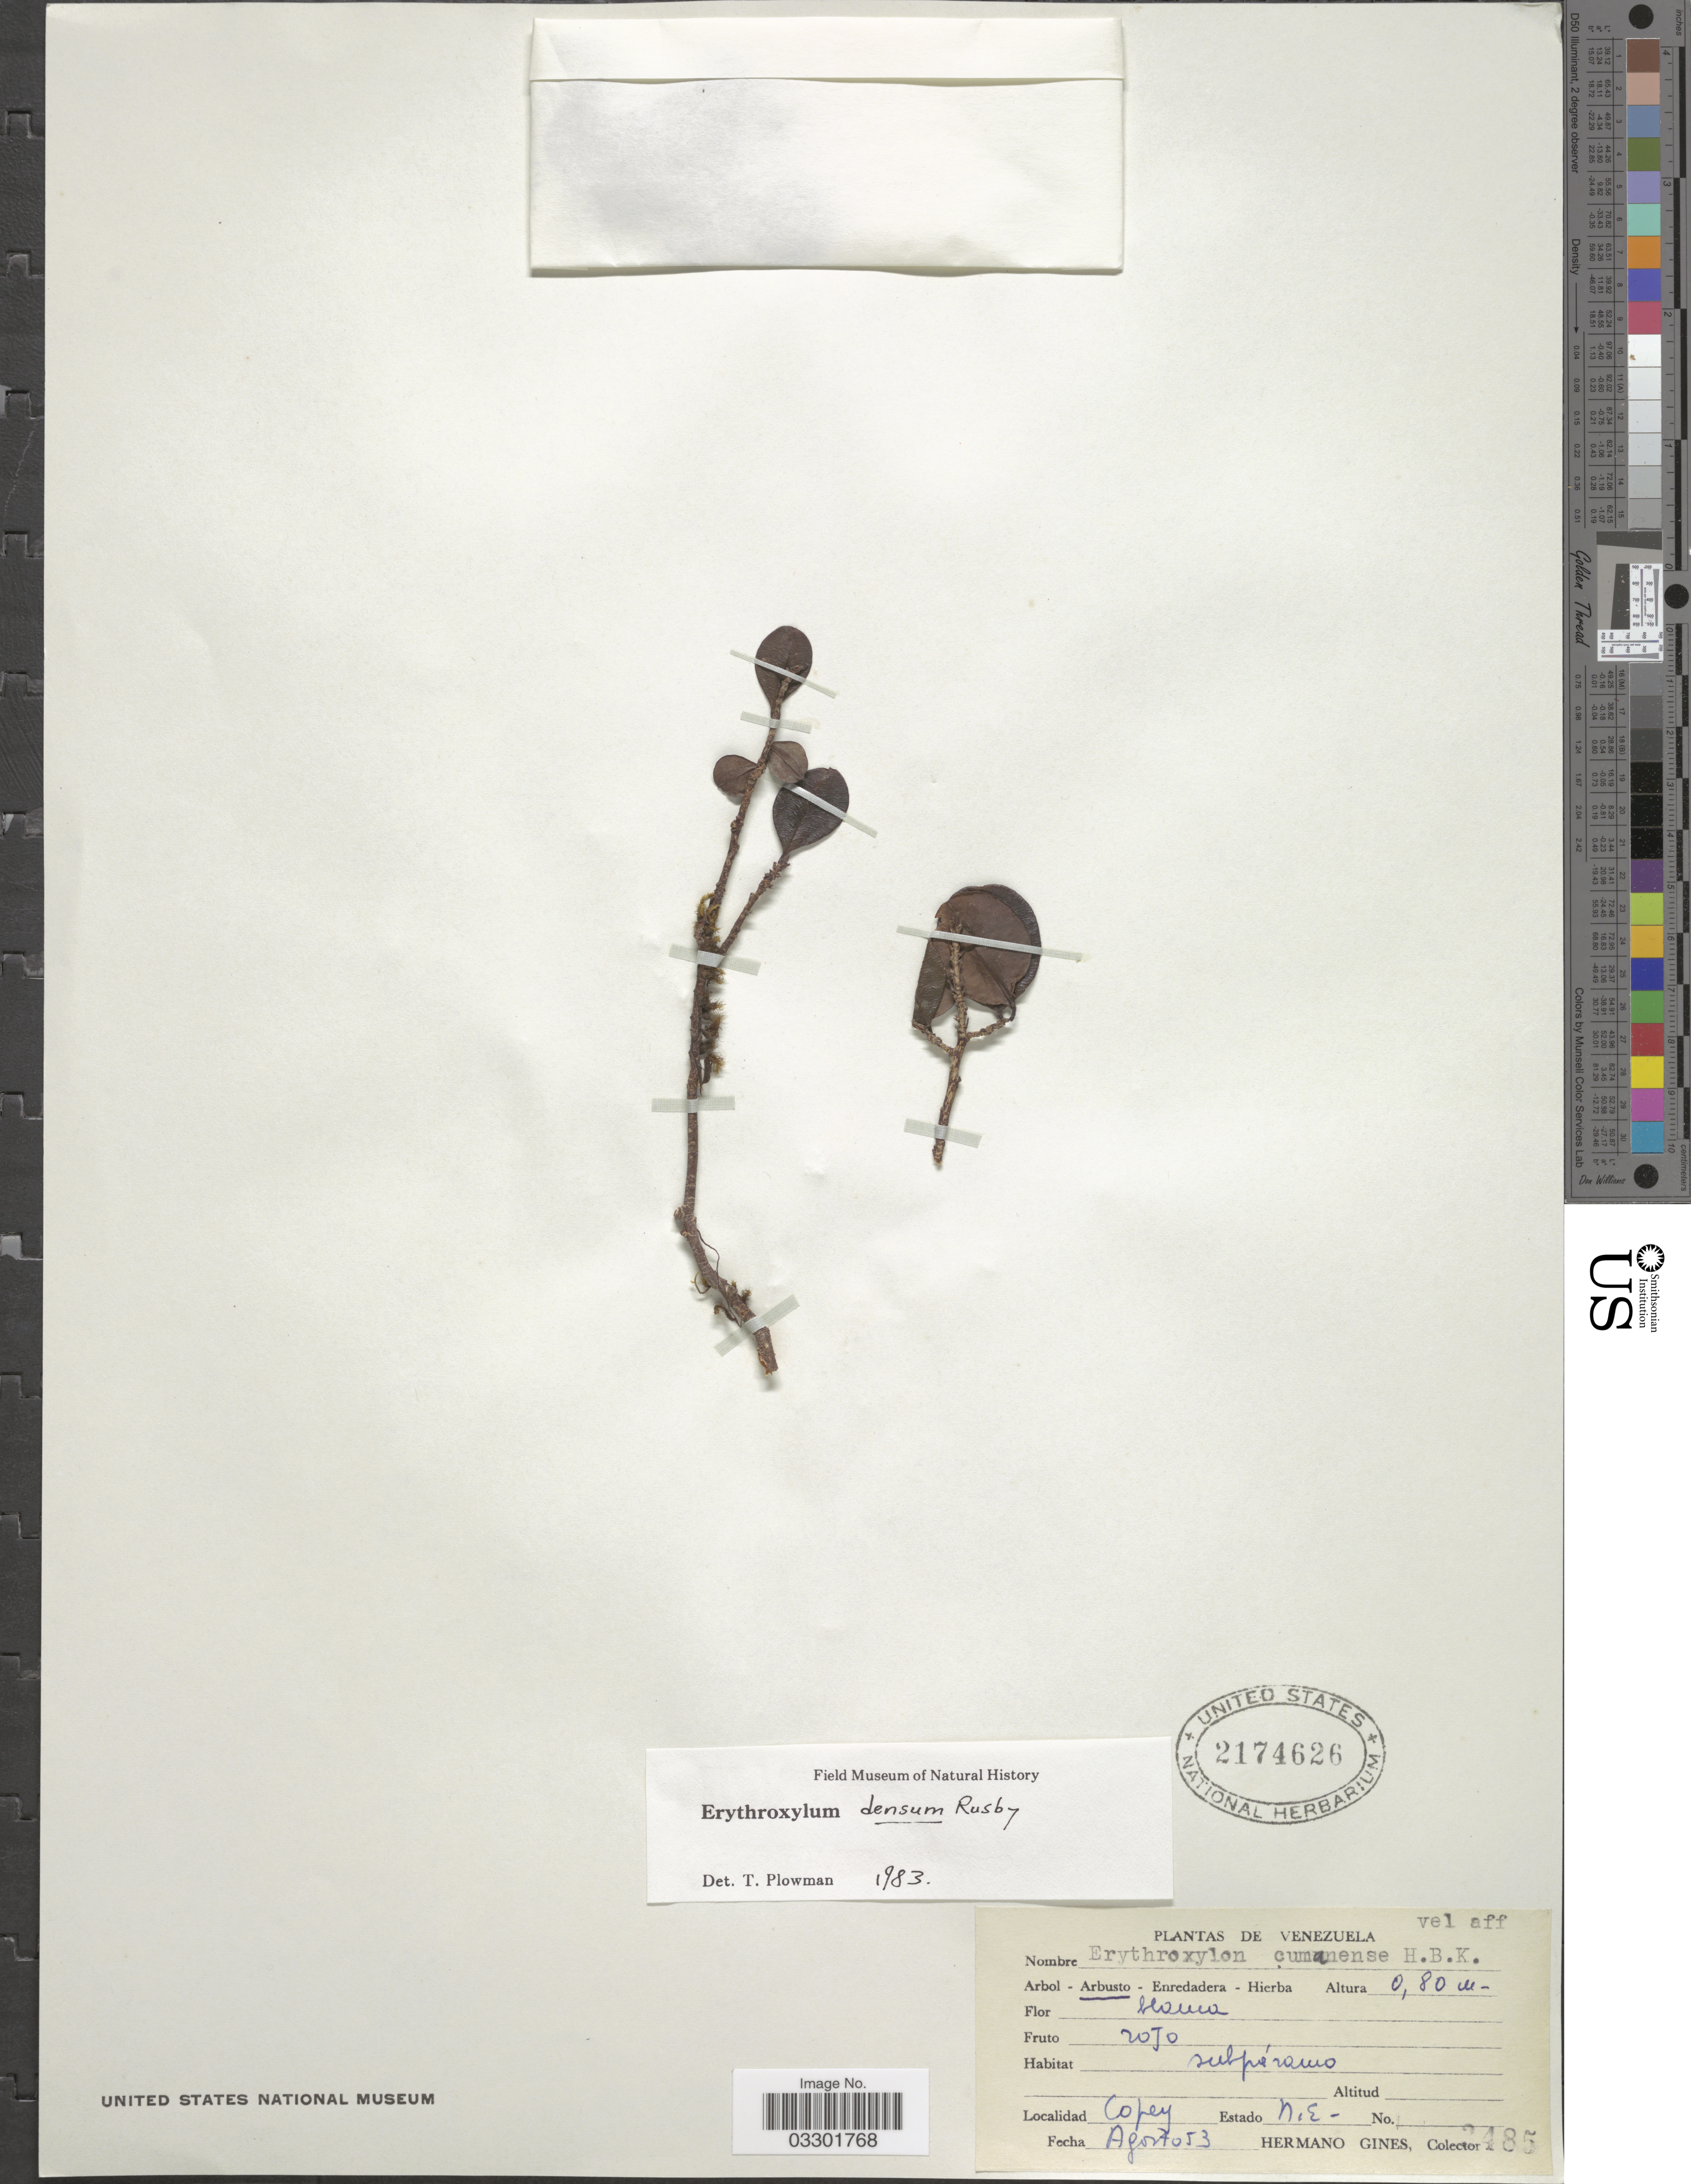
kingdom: Plantae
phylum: Tracheophyta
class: Magnoliopsida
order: Malpighiales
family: Erythroxylaceae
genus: Erythroxylum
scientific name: Erythroxylum densum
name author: Rusby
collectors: Bro. Gines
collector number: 3485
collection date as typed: Transcribed d/m/y: /8/53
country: Venezuela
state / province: Nueva Esparta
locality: Copey.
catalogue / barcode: US 2174626